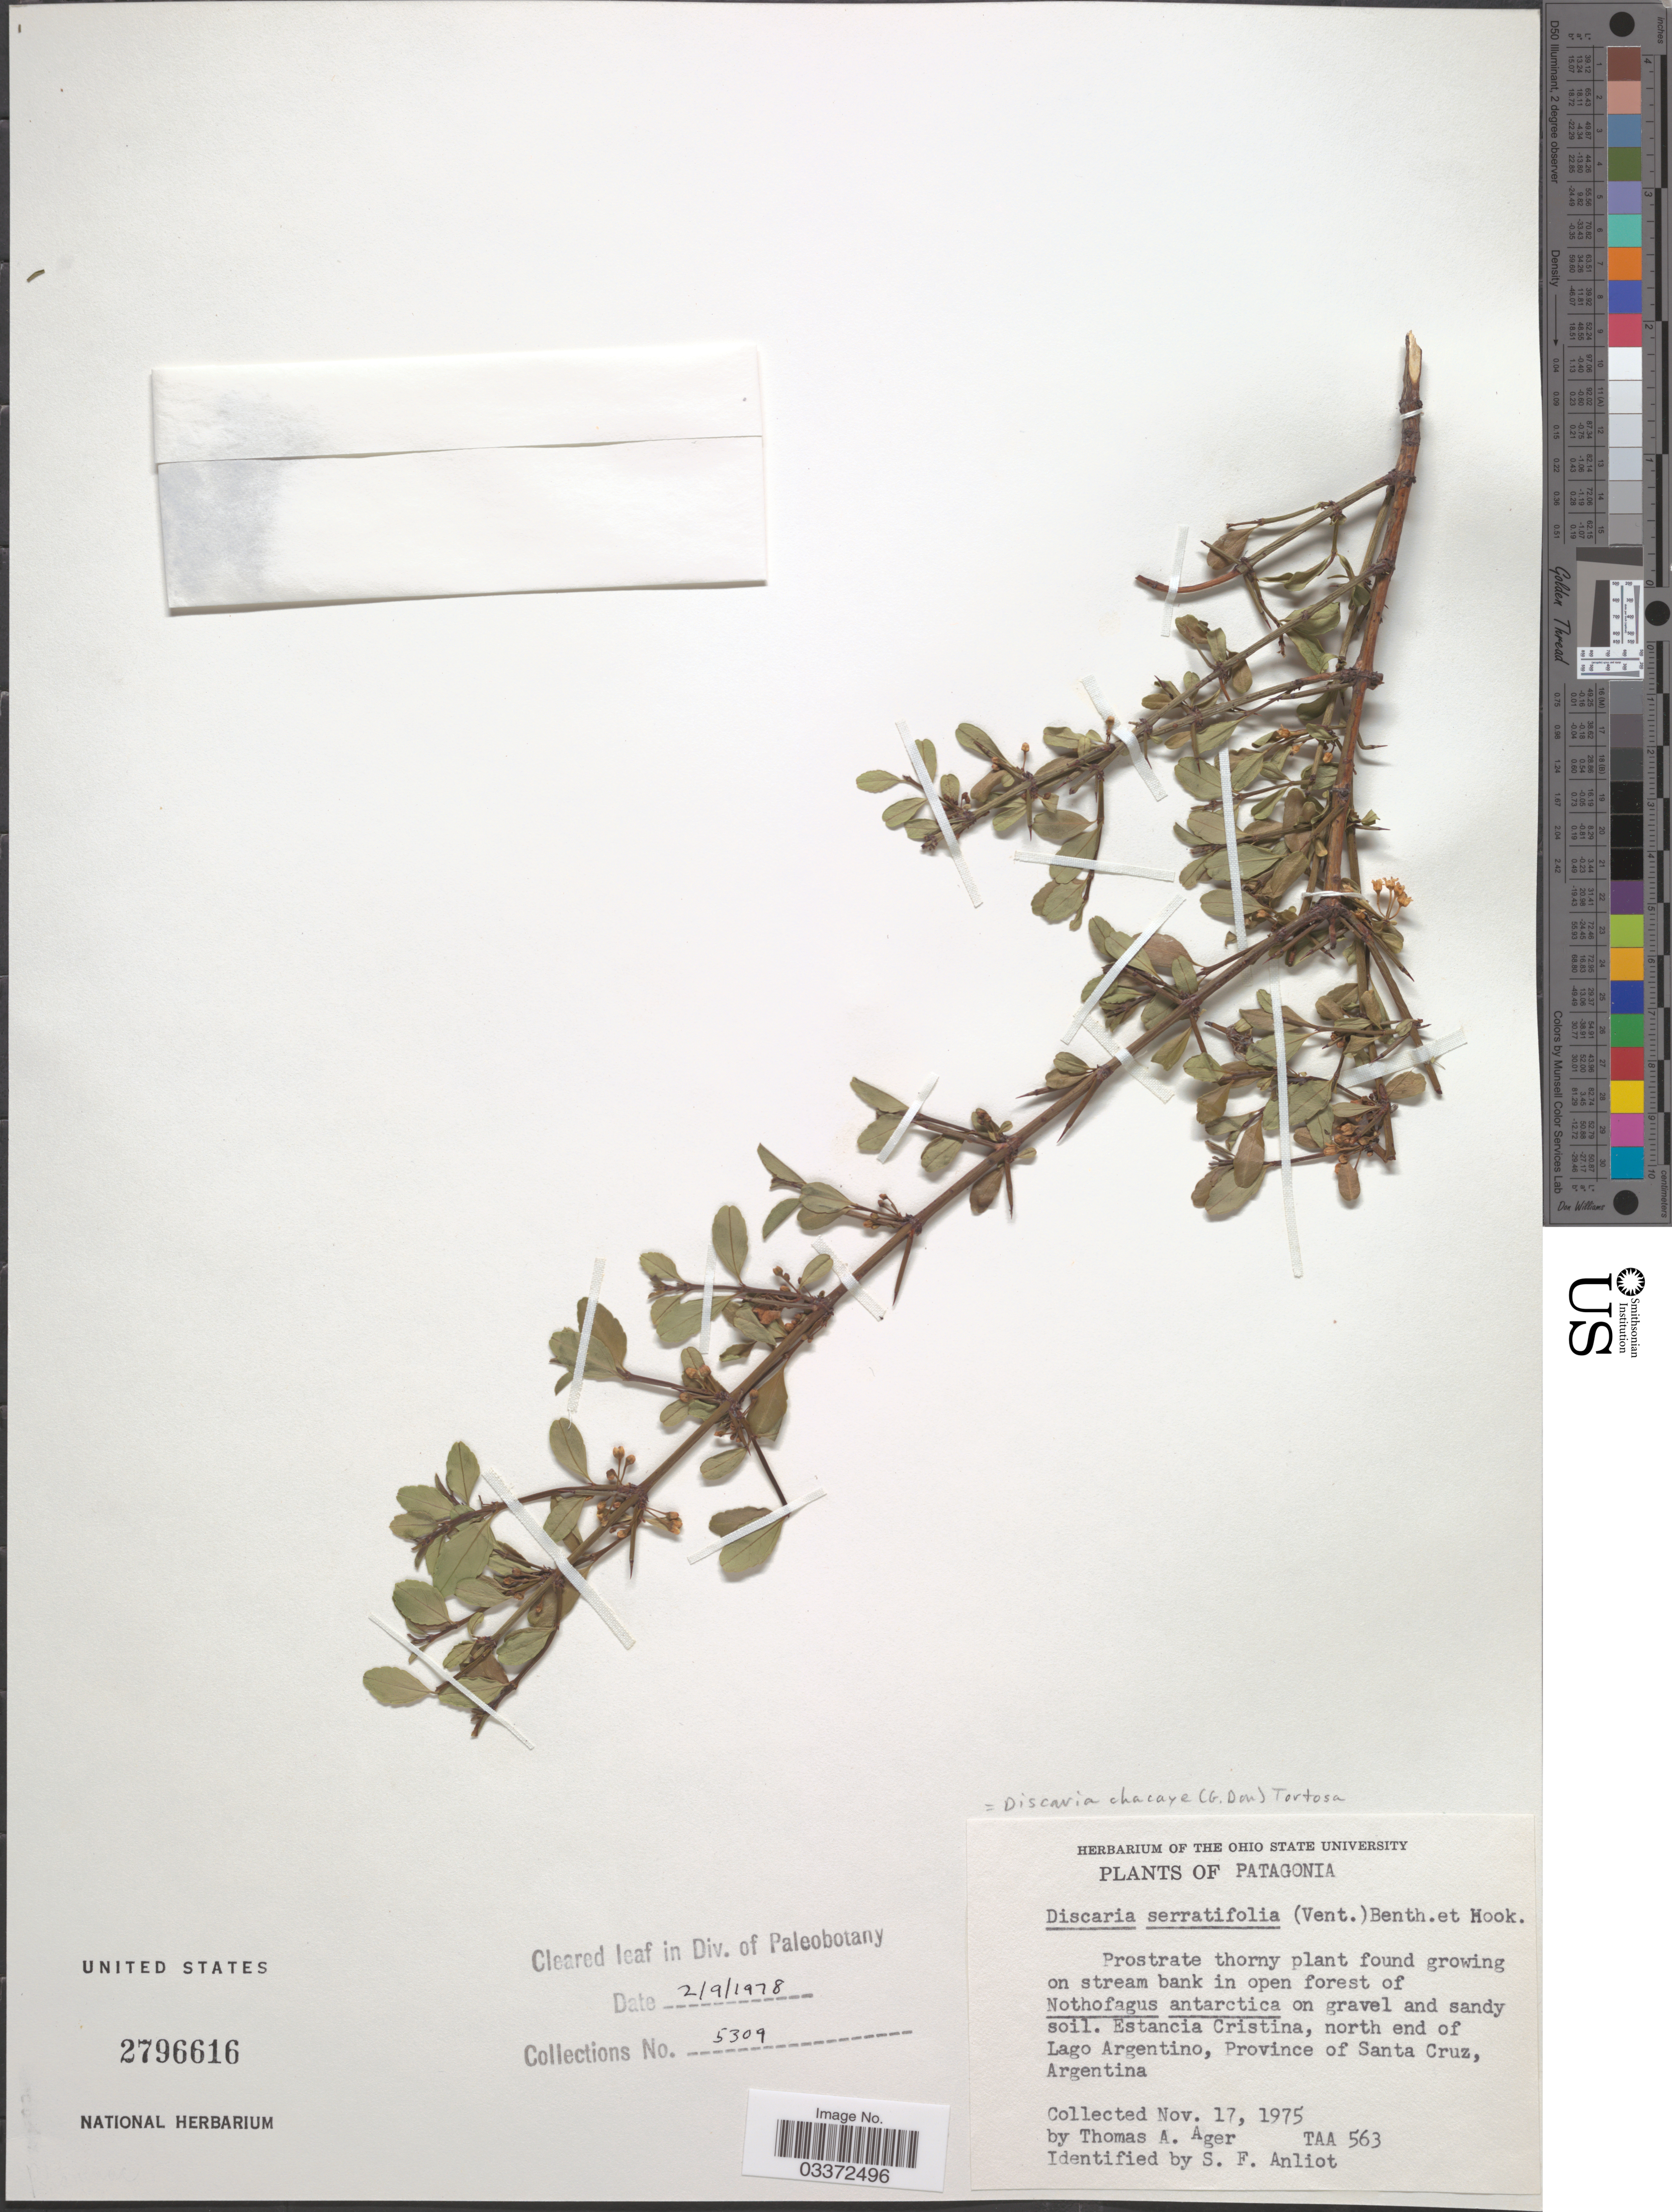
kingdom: Plantae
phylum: Tracheophyta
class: Magnoliopsida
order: Rosales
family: Rhamnaceae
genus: Discaria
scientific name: Discaria chacaye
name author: (G. Don) Tortosa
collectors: T. A. Ager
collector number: TAA 563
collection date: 1975-11-17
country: Argentina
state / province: Santa Cruz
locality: Patagonia. Estancia Cristina, north end of Lago Argentino.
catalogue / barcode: US 2796616